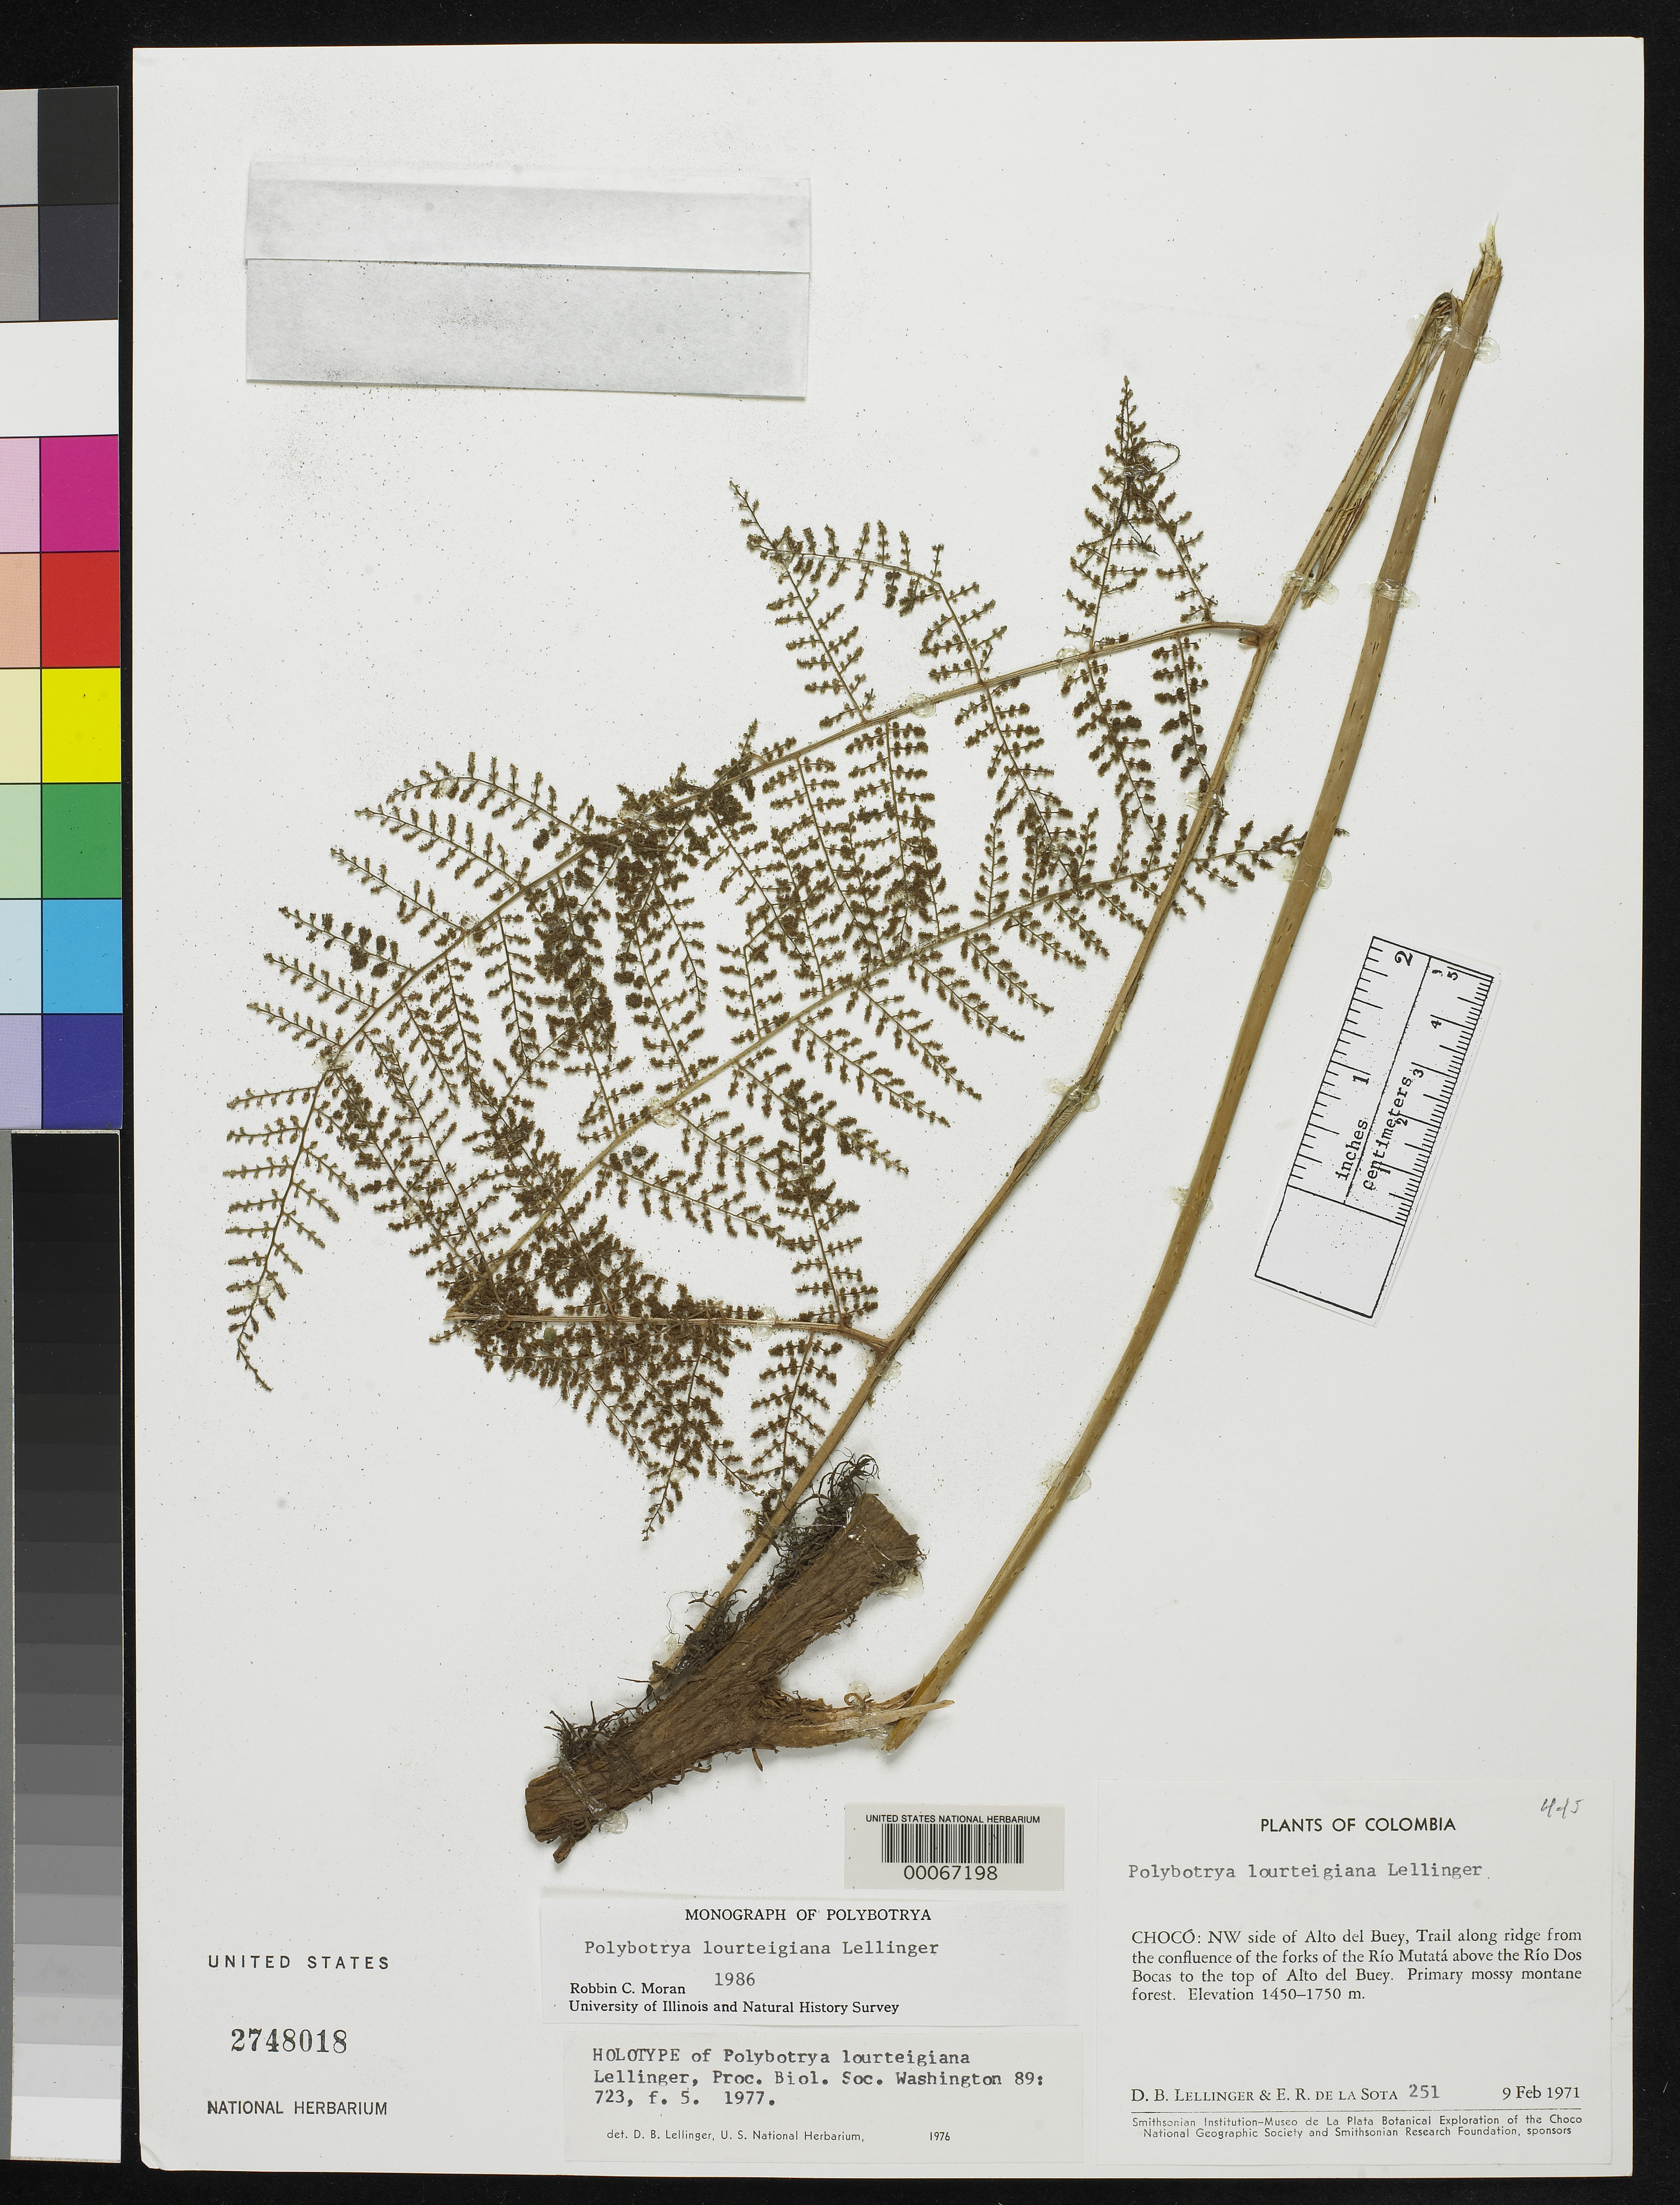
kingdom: Plantae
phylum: Tracheophyta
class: Polypodiopsida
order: Polypodiales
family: Dryopteridaceae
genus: Polybotrya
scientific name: Polybotrya lourteigiana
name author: Lellinger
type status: Holotype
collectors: D. B. Lellinger & E. R. de la Sota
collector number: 251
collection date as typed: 09 Feb 1971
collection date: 1971-02-09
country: Colombia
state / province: Chocó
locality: NW side of Alto del Buey.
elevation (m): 1450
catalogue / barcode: US 2748018